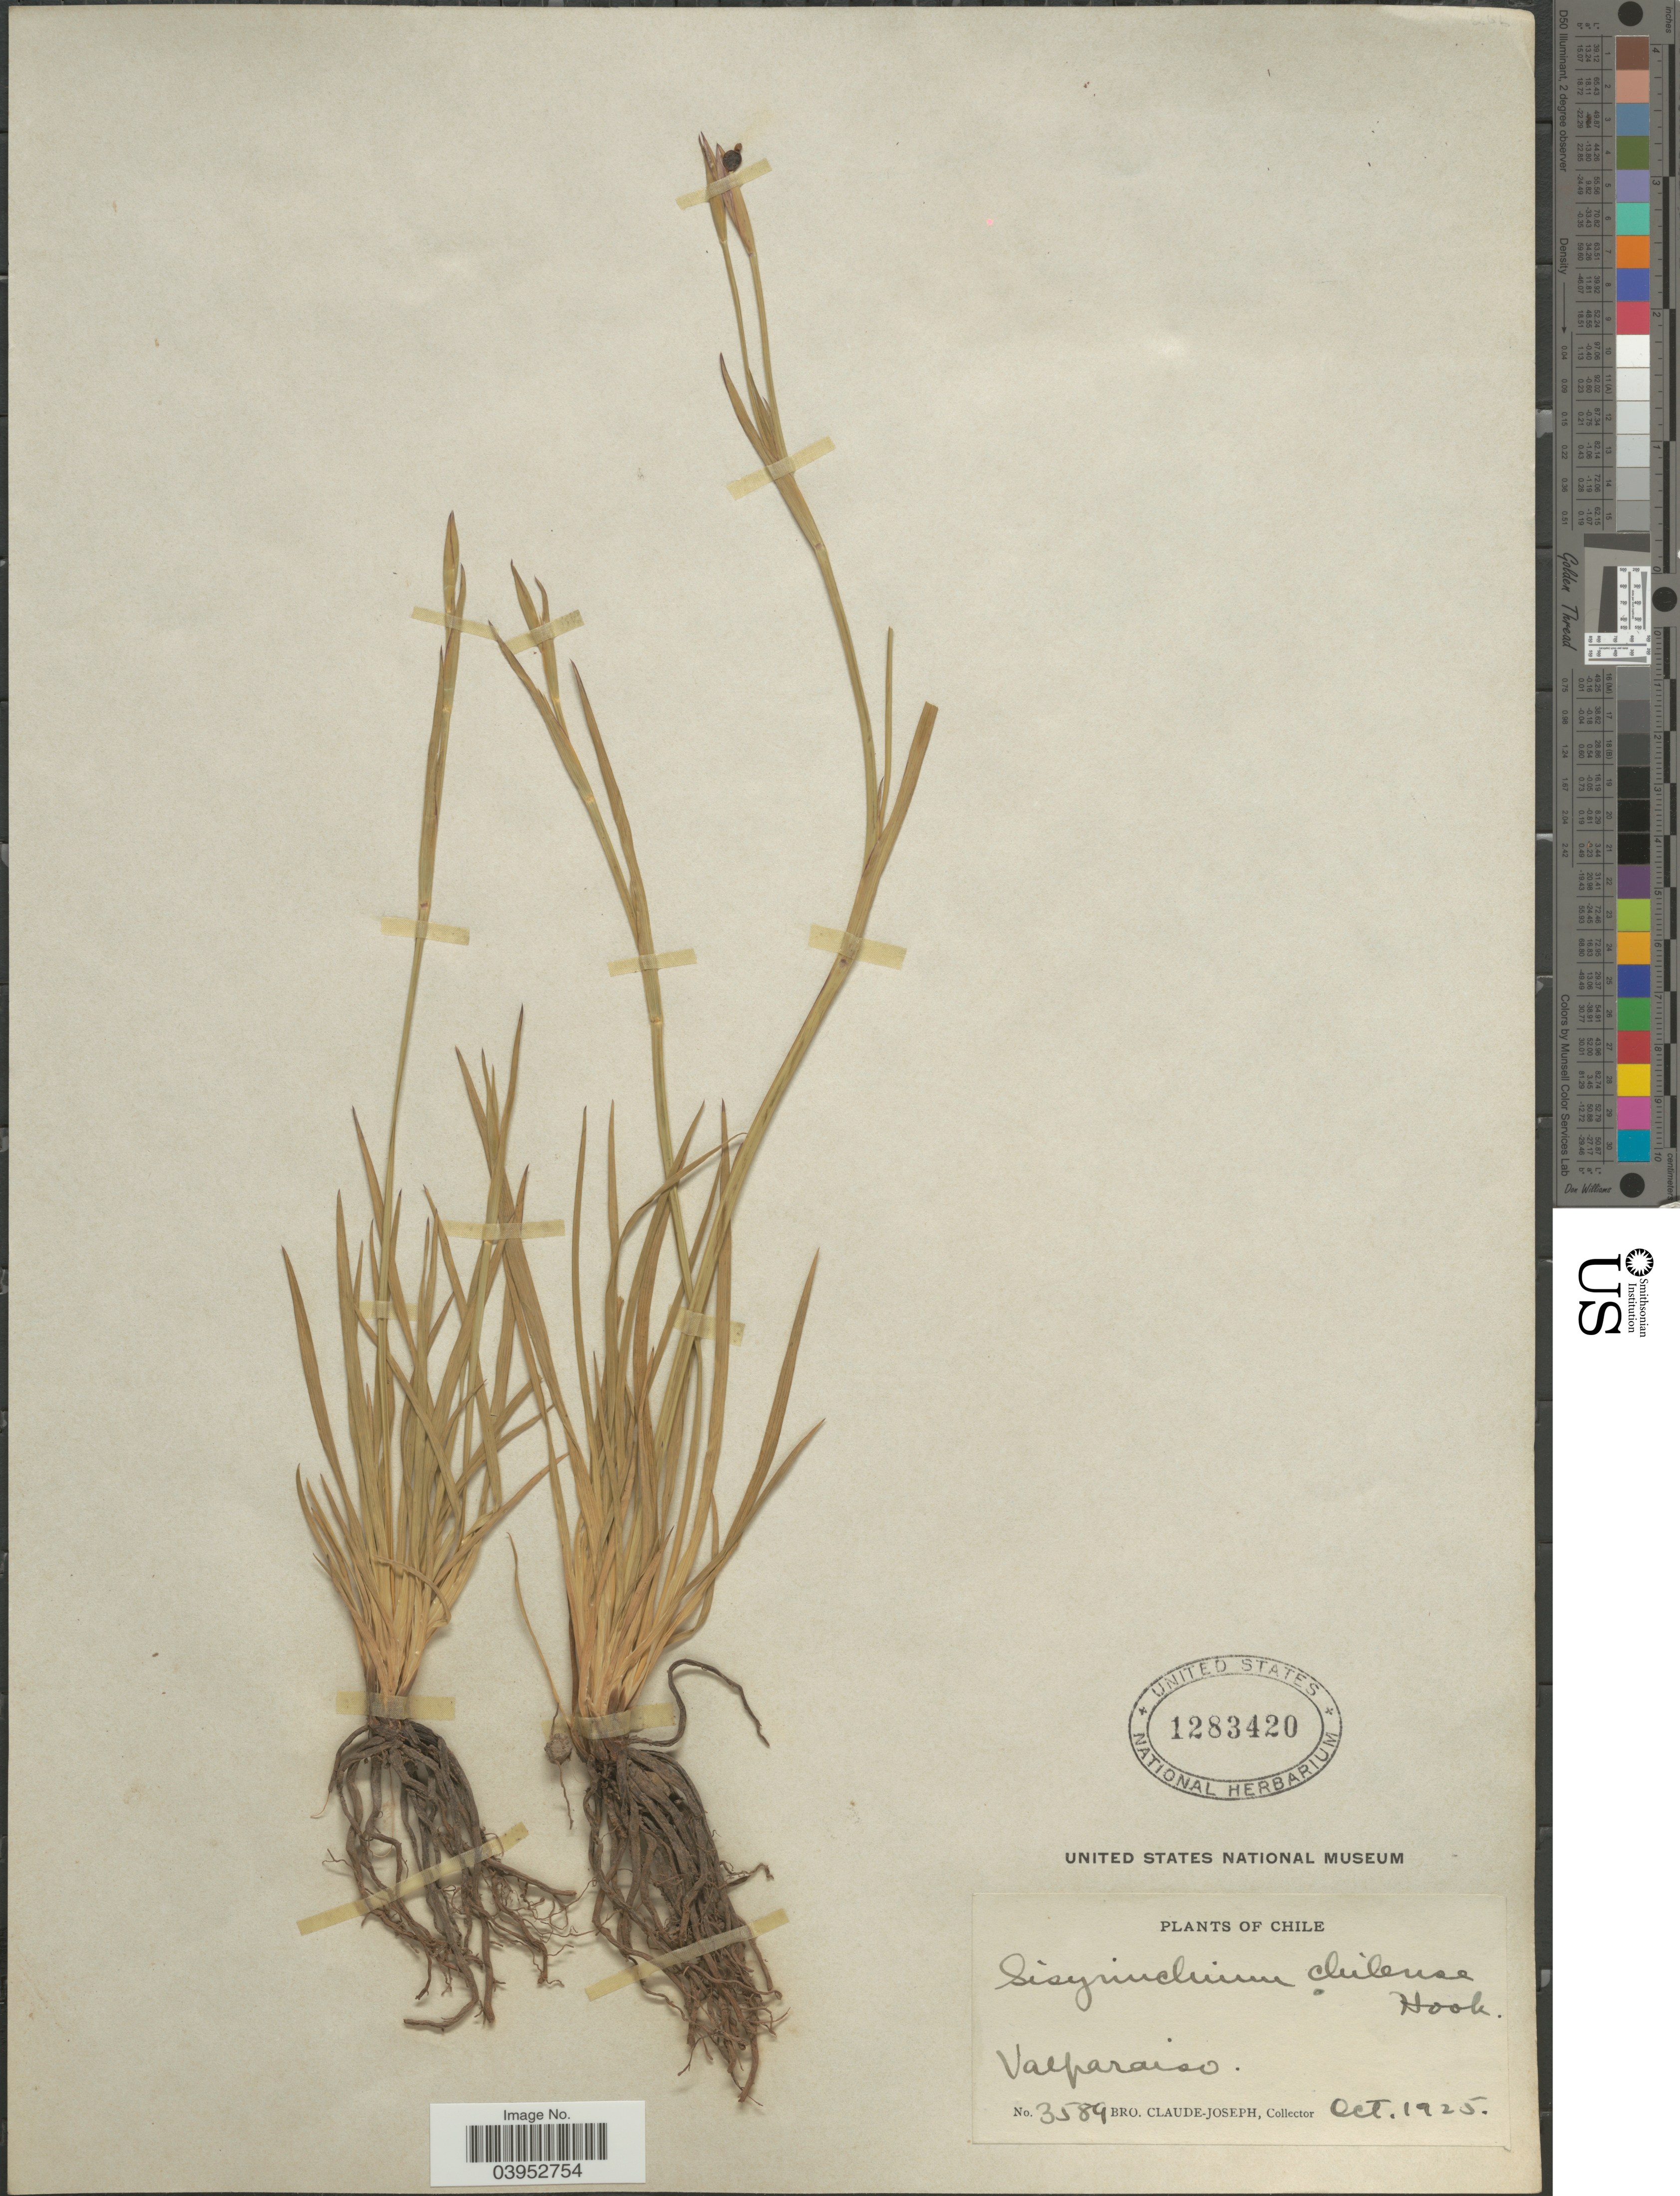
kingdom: Plantae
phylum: Tracheophyta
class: Liliopsida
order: Asparagales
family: Iridaceae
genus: Sisyrinchium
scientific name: Sisyrinchium sp.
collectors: Bro. Claude-Joseph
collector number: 3589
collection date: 1925-10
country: Chile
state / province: Valparaíso (V)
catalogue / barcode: US 1283420